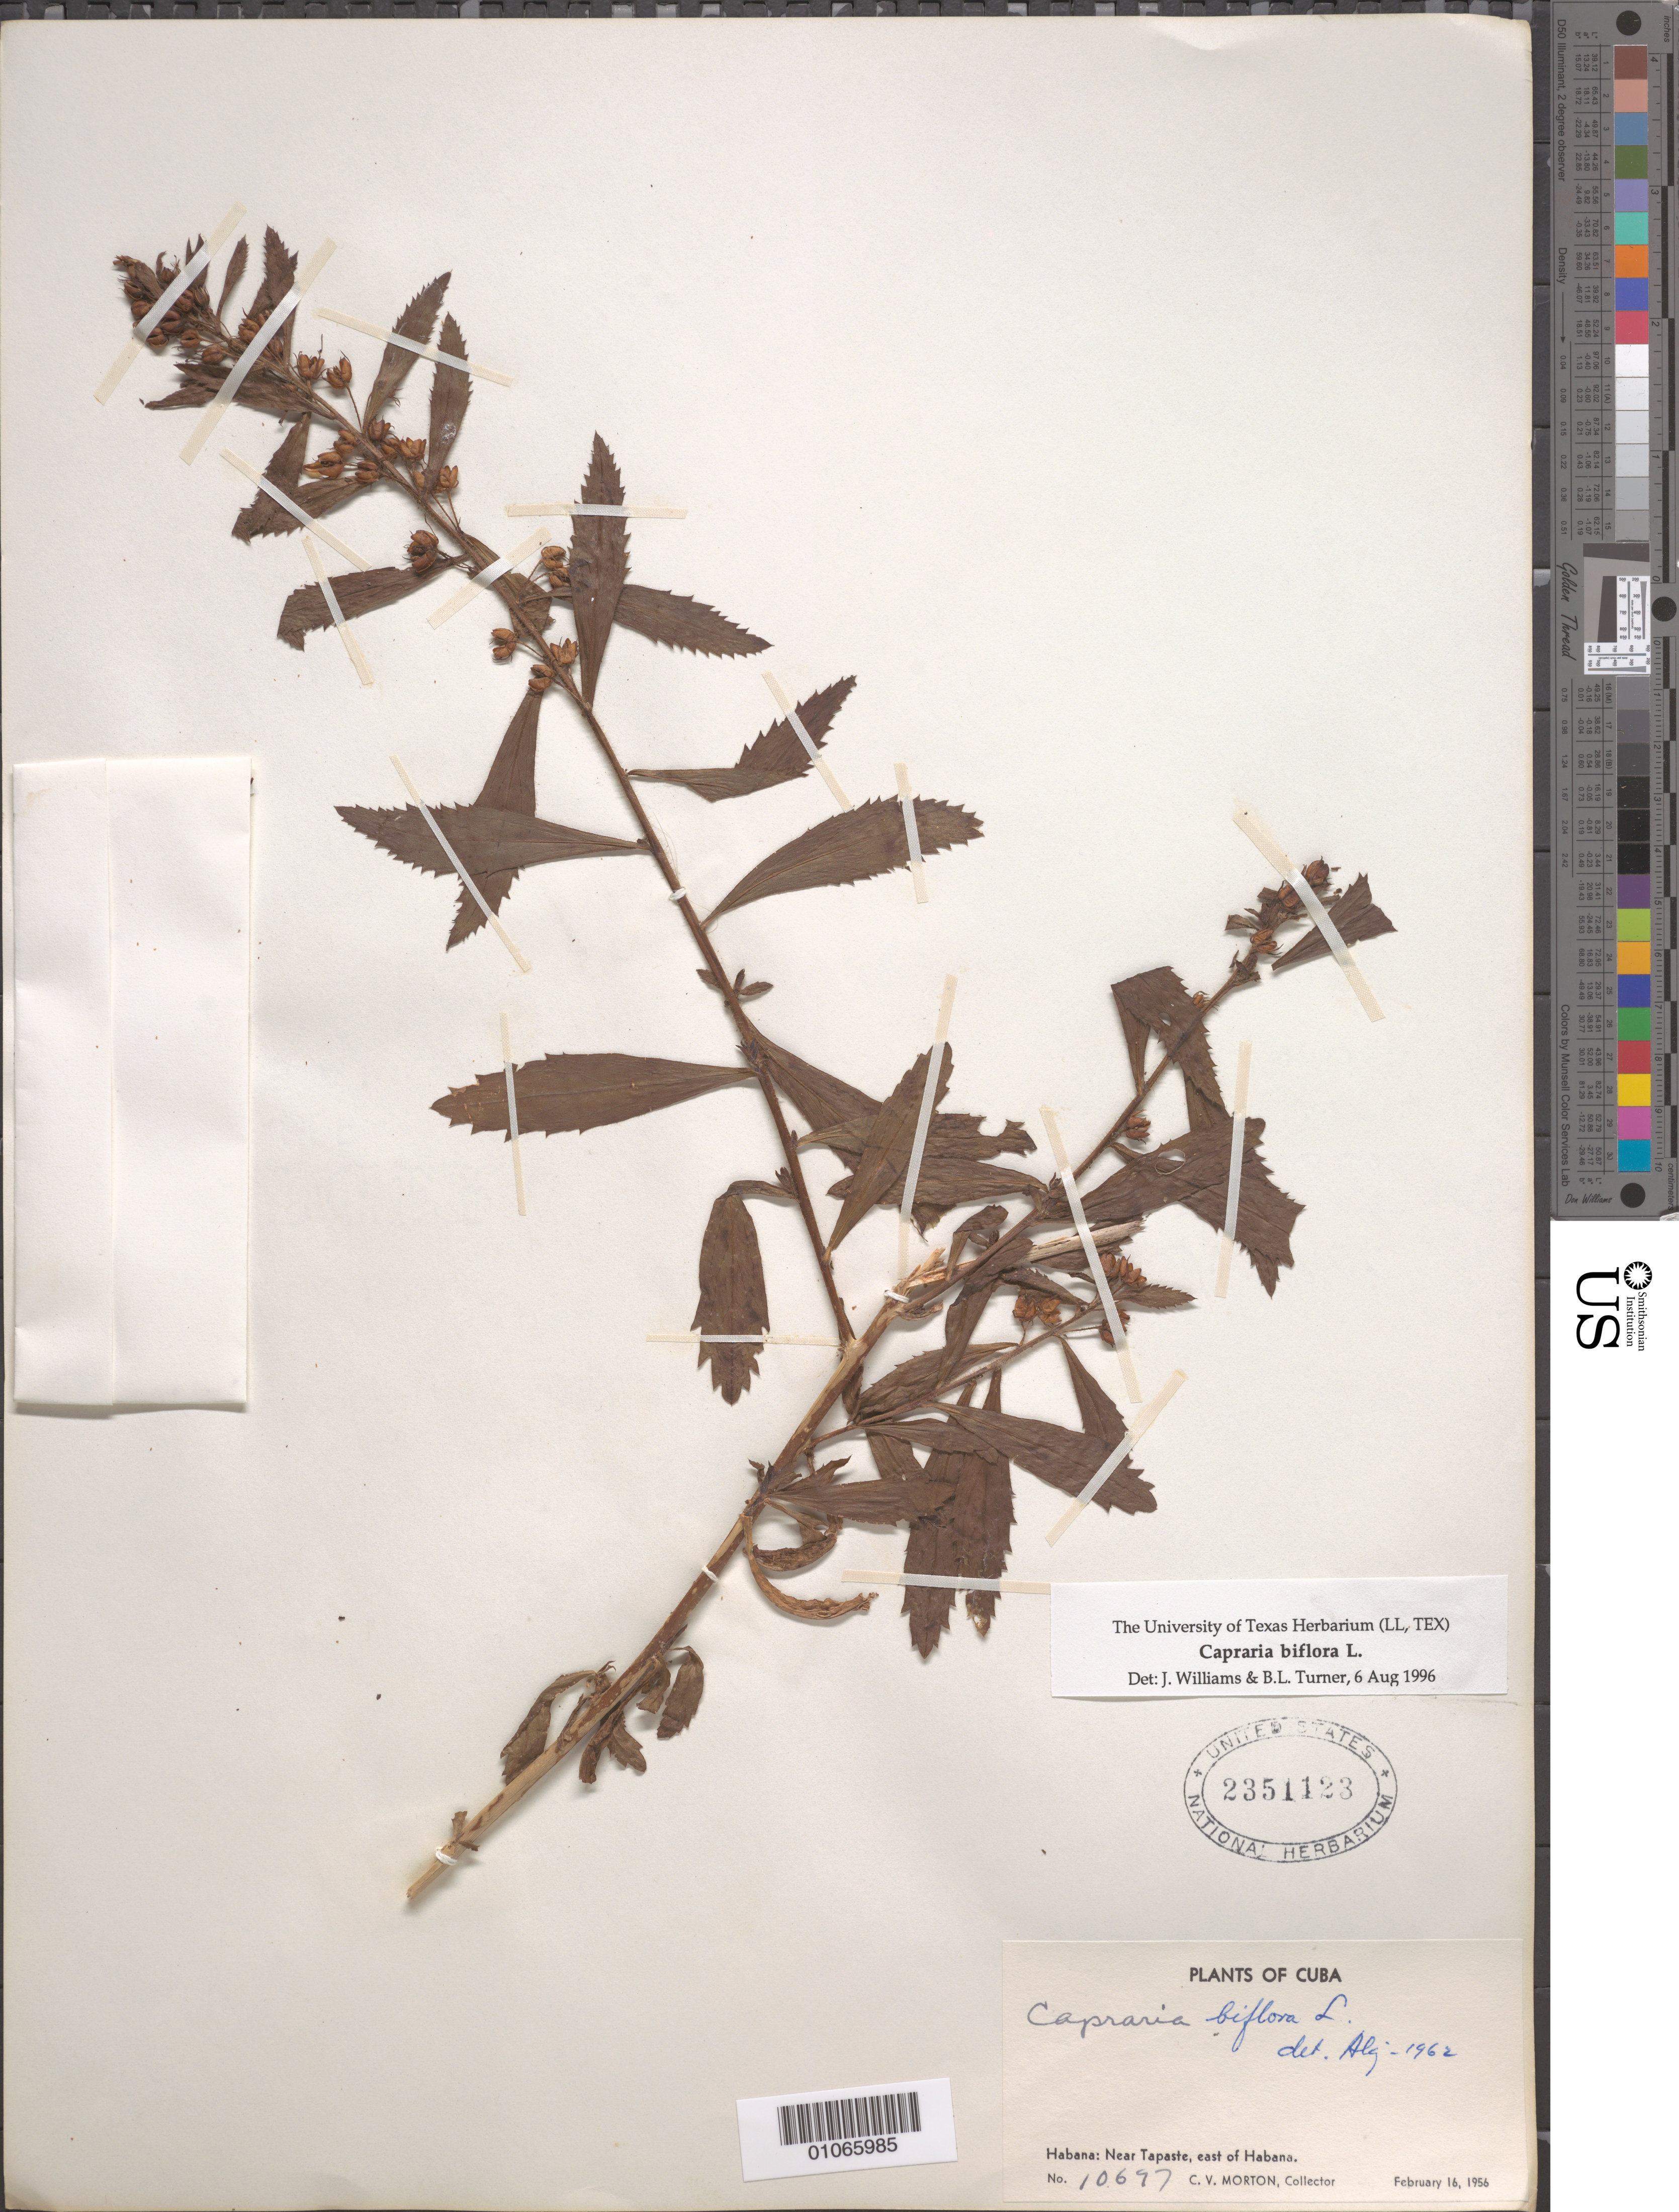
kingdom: Plantae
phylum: Tracheophyta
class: Magnoliopsida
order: Lamiales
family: Scrophulariaceae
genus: Capraria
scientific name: Capraria biflora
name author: L.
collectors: C. V. Morton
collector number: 10697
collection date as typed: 16 Feb 1956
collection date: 1956-02-16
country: Cuba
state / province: La Habana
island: Cuba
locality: Near Tapaste, east of Havana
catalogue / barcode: US 2351123